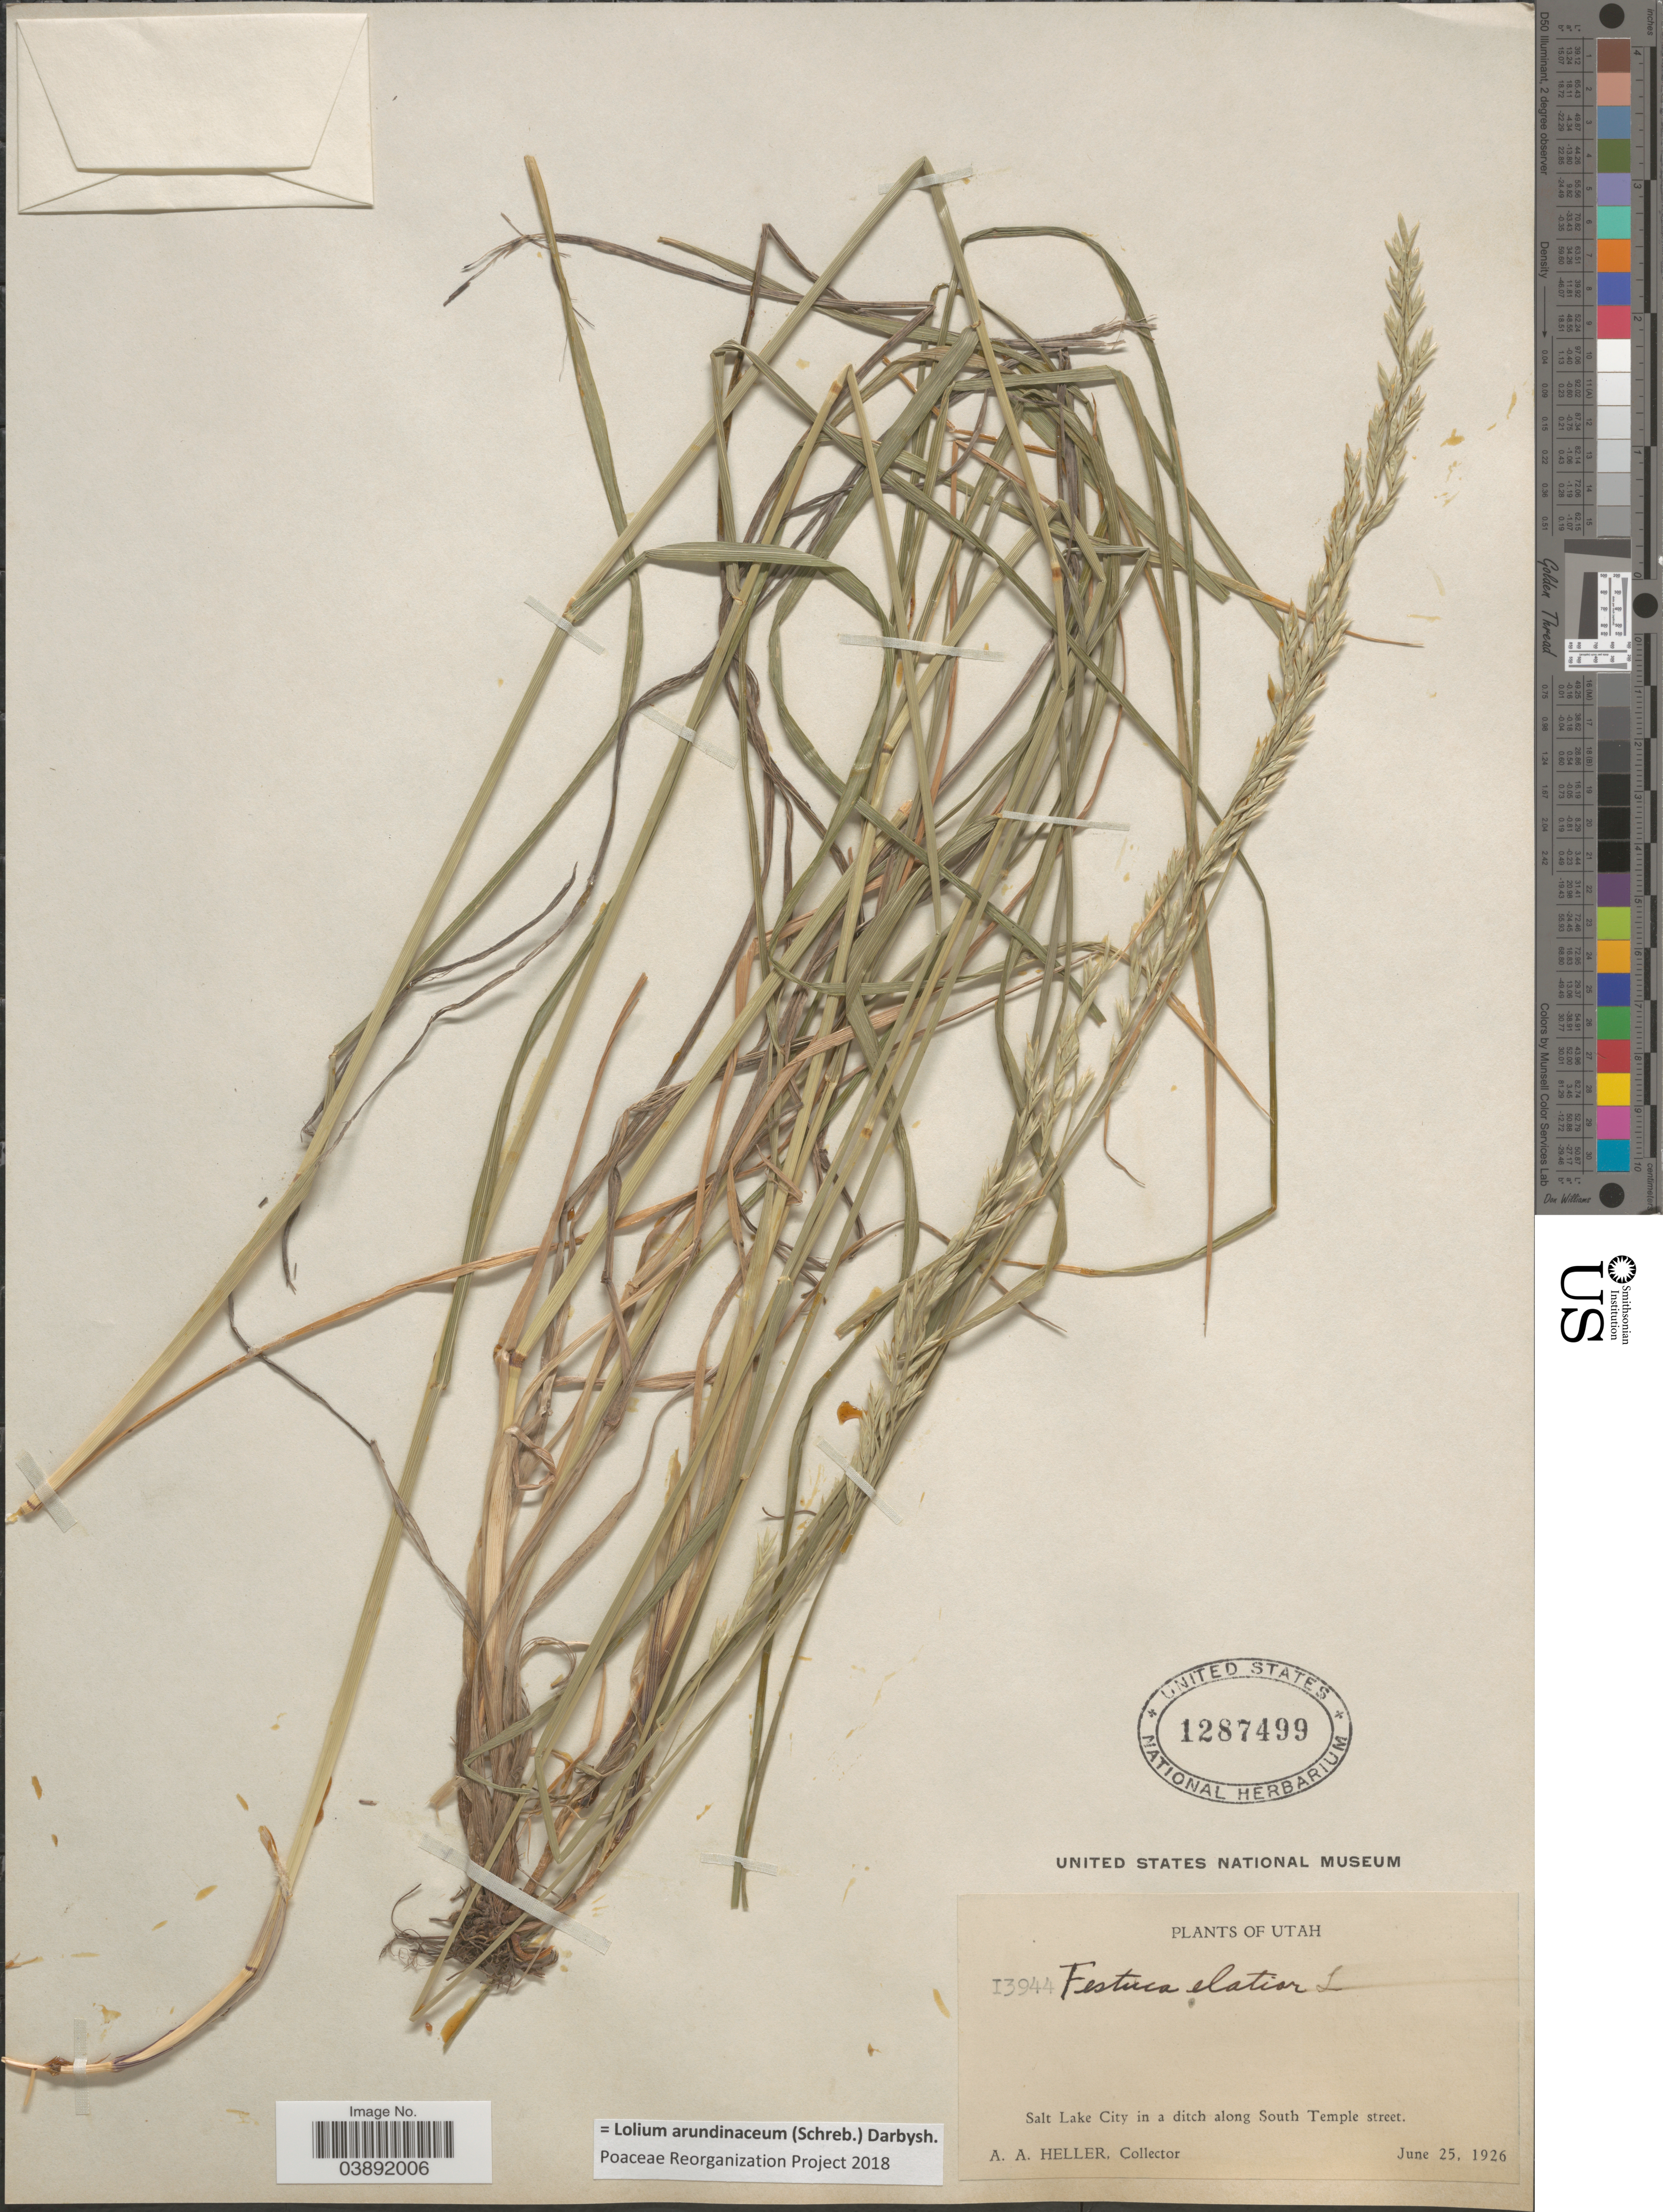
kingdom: Plantae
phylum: Tracheophyta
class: Liliopsida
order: Poales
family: Poaceae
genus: Lolium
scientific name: Lolium arundinaceum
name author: (Schreb.) Darbysh.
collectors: A. A. Heller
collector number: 13944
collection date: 1926-06-25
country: United States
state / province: Utah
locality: Salt Lake City in a ditch along South Temple street.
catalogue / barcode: US 1287499